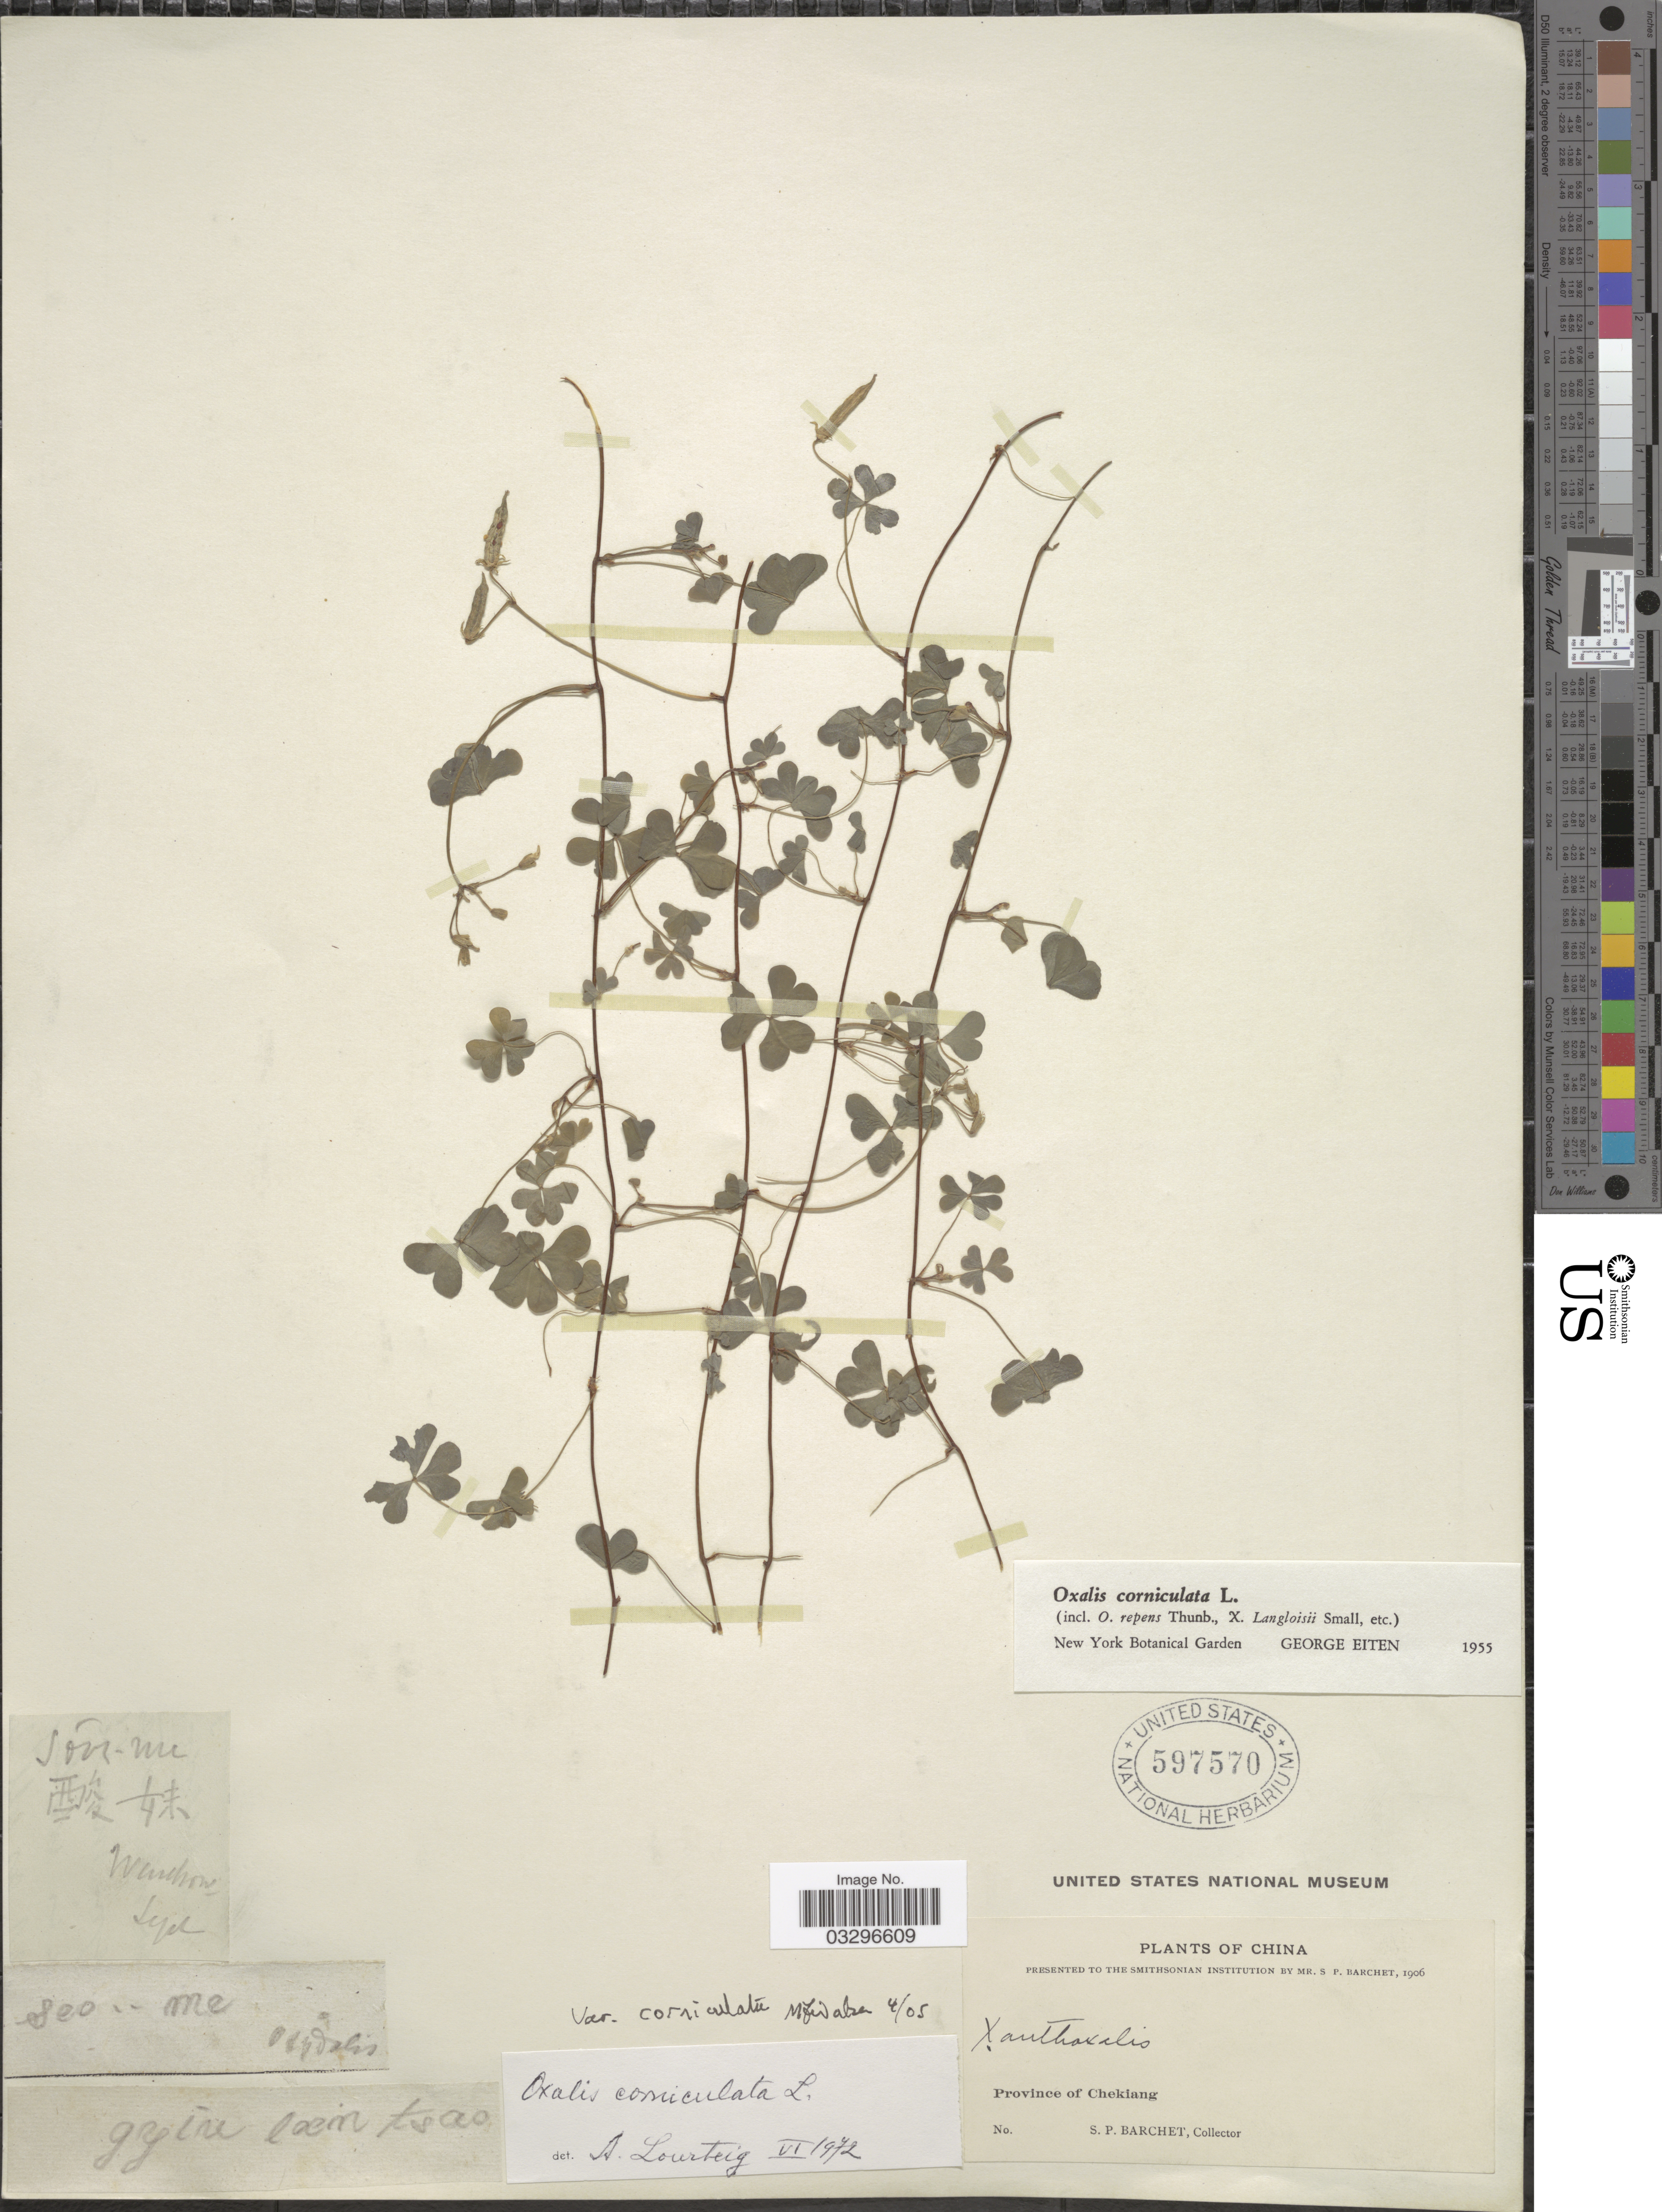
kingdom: Plantae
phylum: Tracheophyta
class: Magnoliopsida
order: Oxalidales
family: Oxalidaceae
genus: Oxalis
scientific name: Oxalis corniculata var. corniculata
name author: L.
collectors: S. P. Barchet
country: China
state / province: Zhejiang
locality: Province of Chekiang.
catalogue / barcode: US 597570